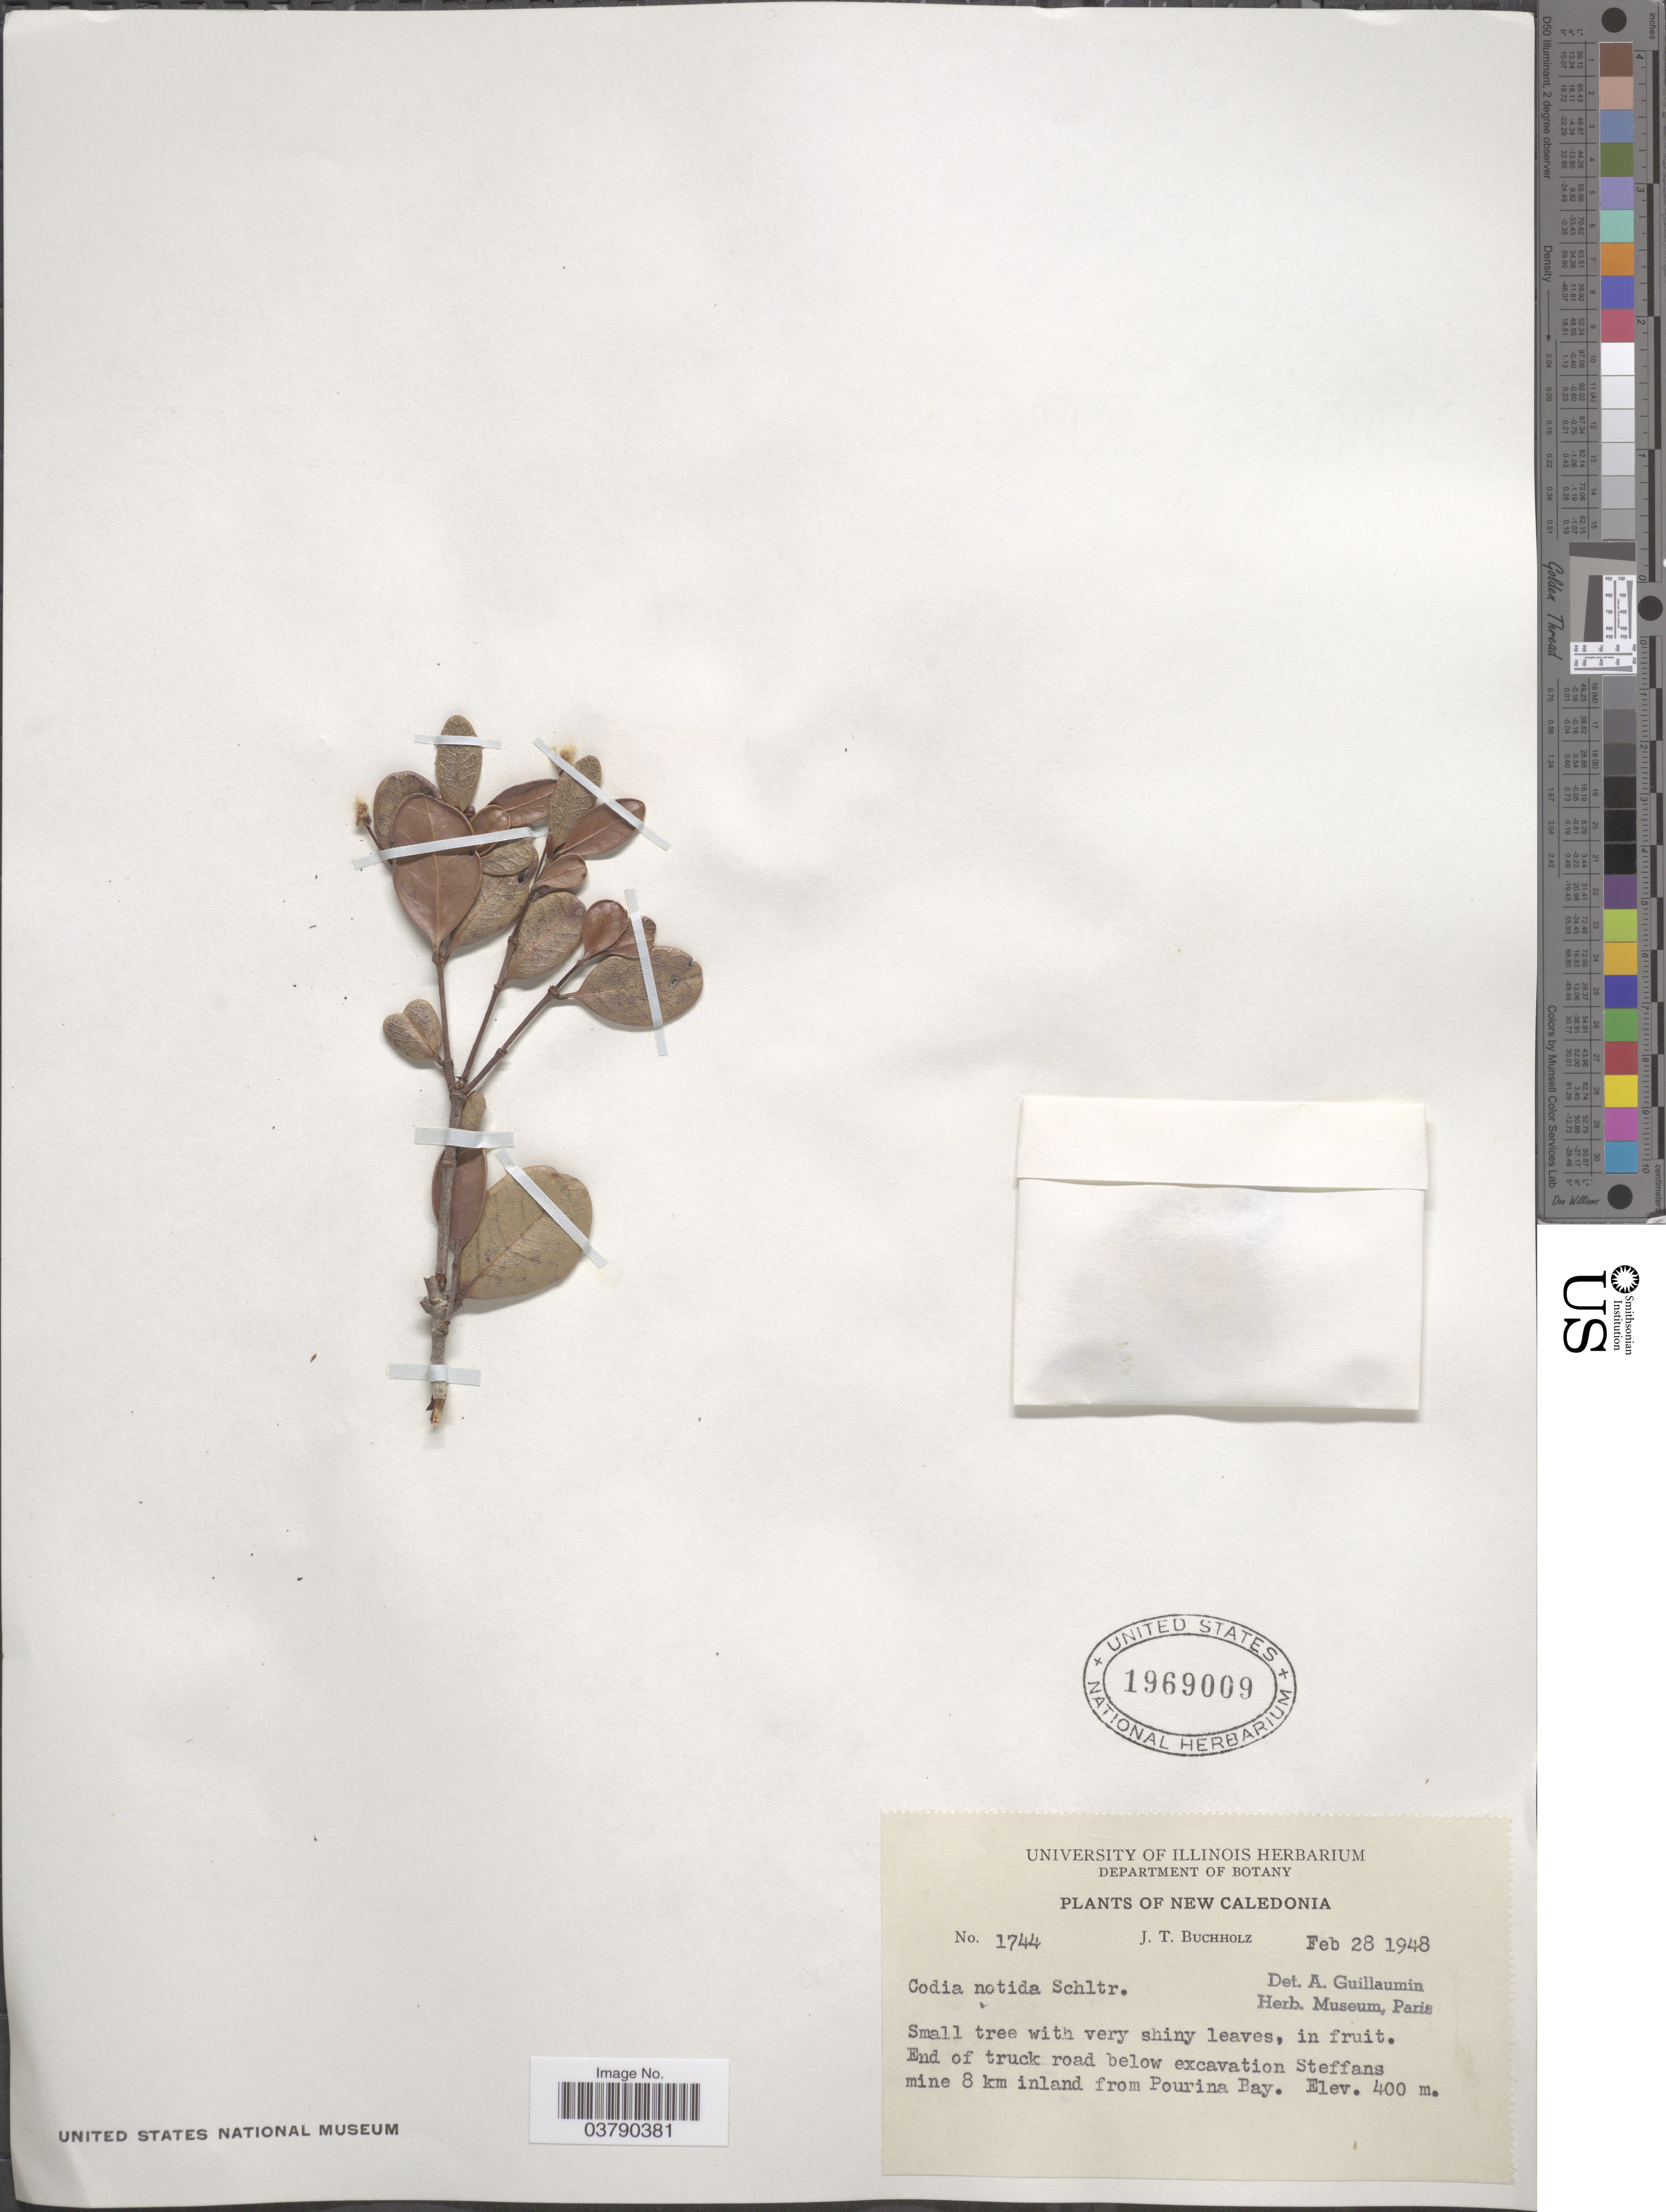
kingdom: Plantae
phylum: Tracheophyta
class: Magnoliopsida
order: Oxalidales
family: Cunoniaceae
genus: Codia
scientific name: Codia nitida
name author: Schltr.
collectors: J. T. Buchholz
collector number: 1744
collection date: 1948-02-28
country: New Caledonia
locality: End of truck road below excavation Steffans mine 8 km inland from Pourina Bay.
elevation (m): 400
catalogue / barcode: US 1969009